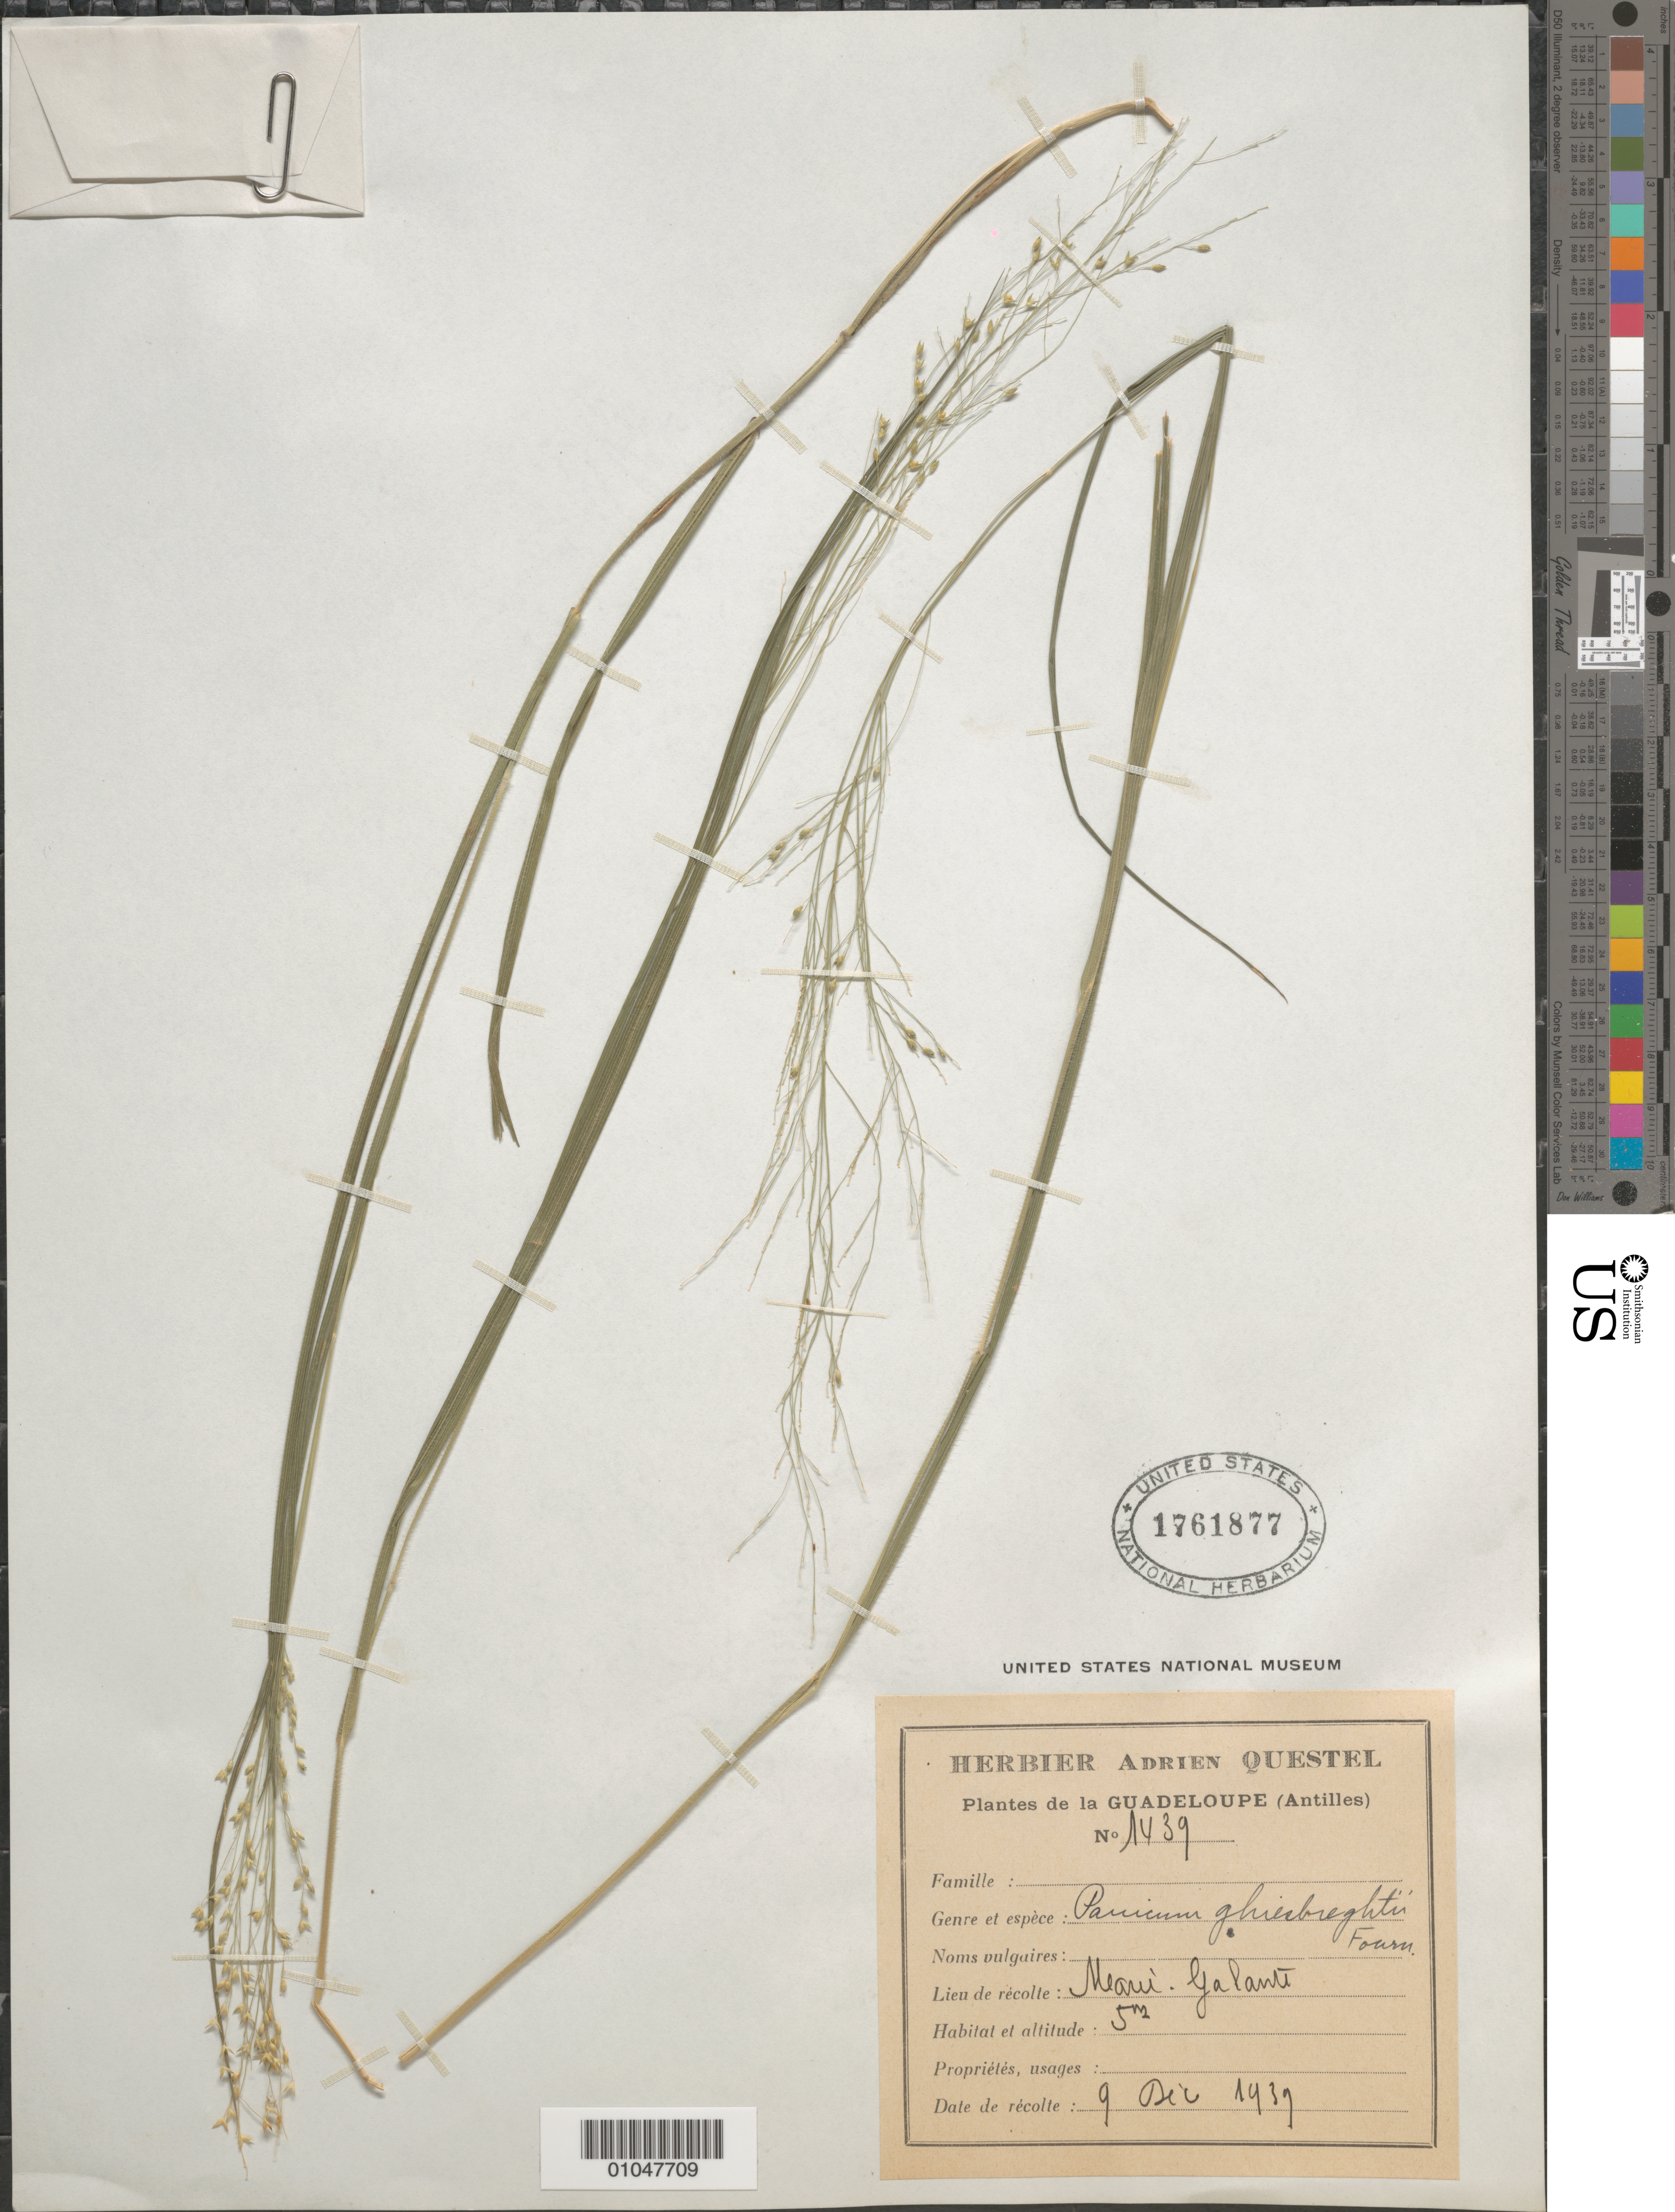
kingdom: Plantae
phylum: Tracheophyta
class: Liliopsida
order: Poales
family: Poaceae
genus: Panicum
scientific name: Panicum ghiesbreghtii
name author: E. Fourn.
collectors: A. Questel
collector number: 1439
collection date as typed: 09 Dec 1939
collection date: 1939-12-09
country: Guadeloupe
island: Marie Galante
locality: Marie Yalanti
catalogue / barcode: US 1761877